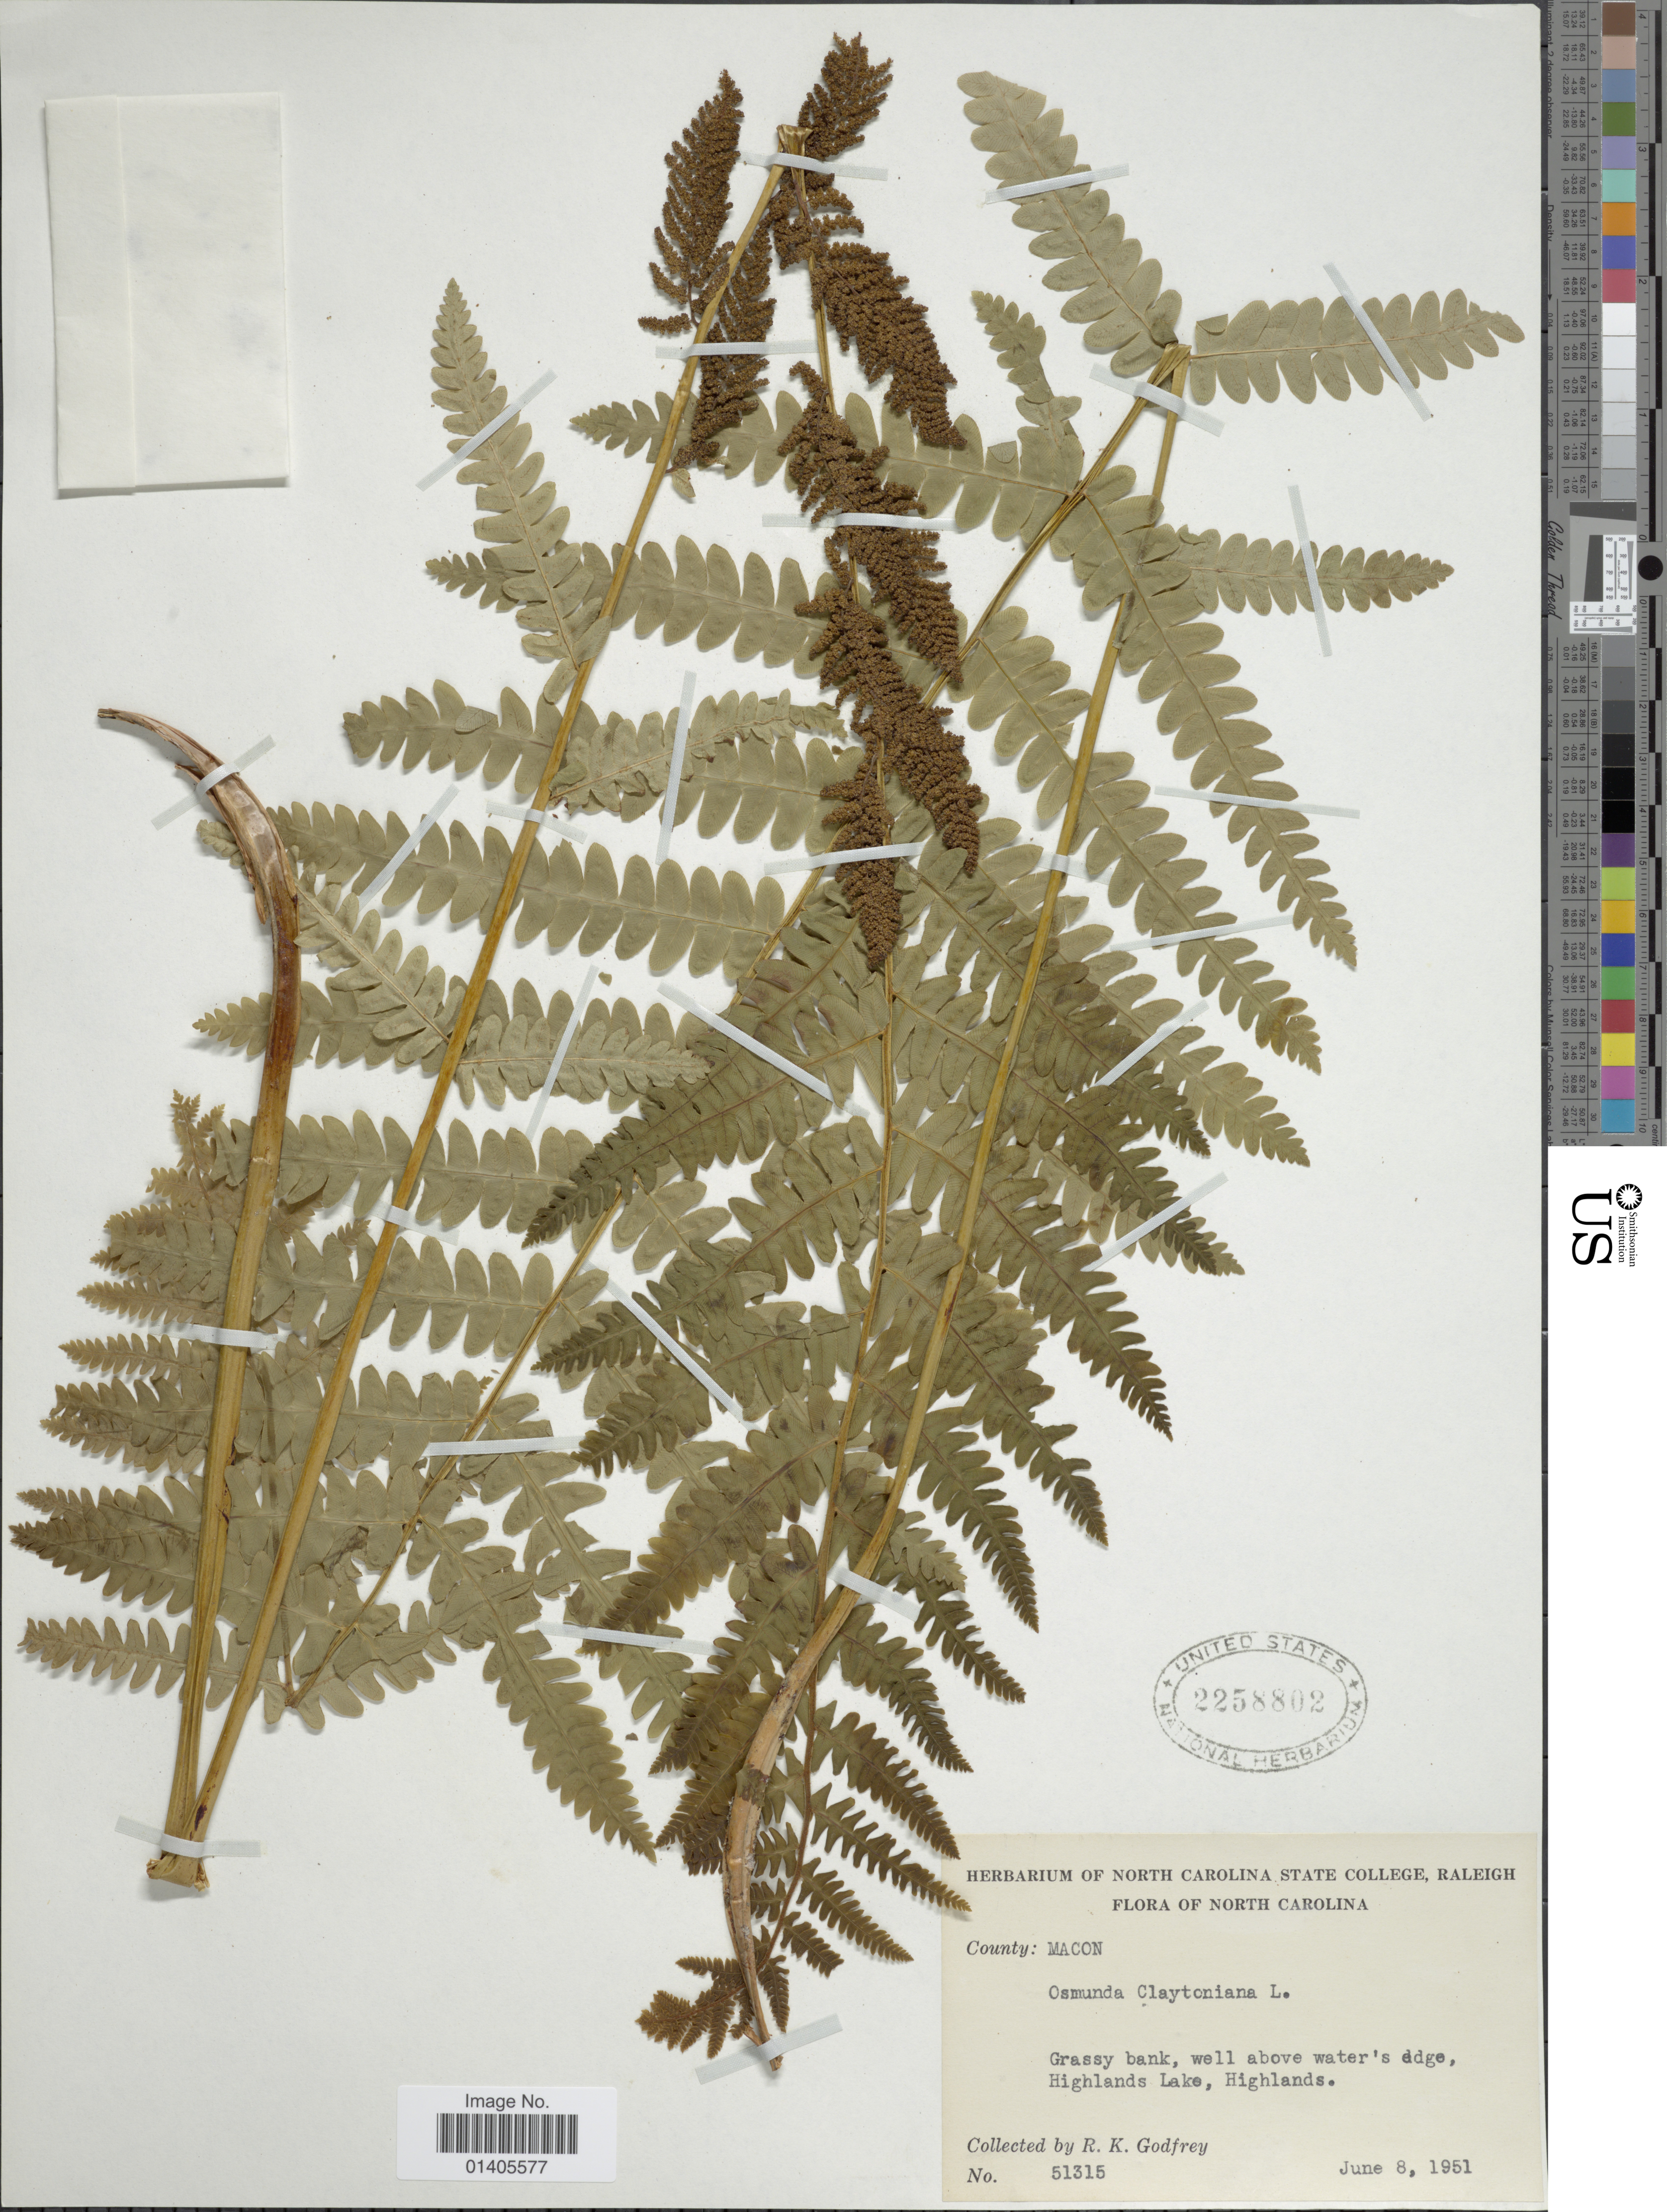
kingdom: Plantae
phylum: Tracheophyta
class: Polypodiopsida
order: Osmundales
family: Osmundaceae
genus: Osmunda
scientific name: Osmunda claytoniana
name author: (L.) Tagawa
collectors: R. K. Godfrey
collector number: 51315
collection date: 1951-06-08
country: United States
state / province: North Carolina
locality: County: Macon, grassy bank, well above water's edge, Highlands Lake, Highlands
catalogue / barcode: US 2258802